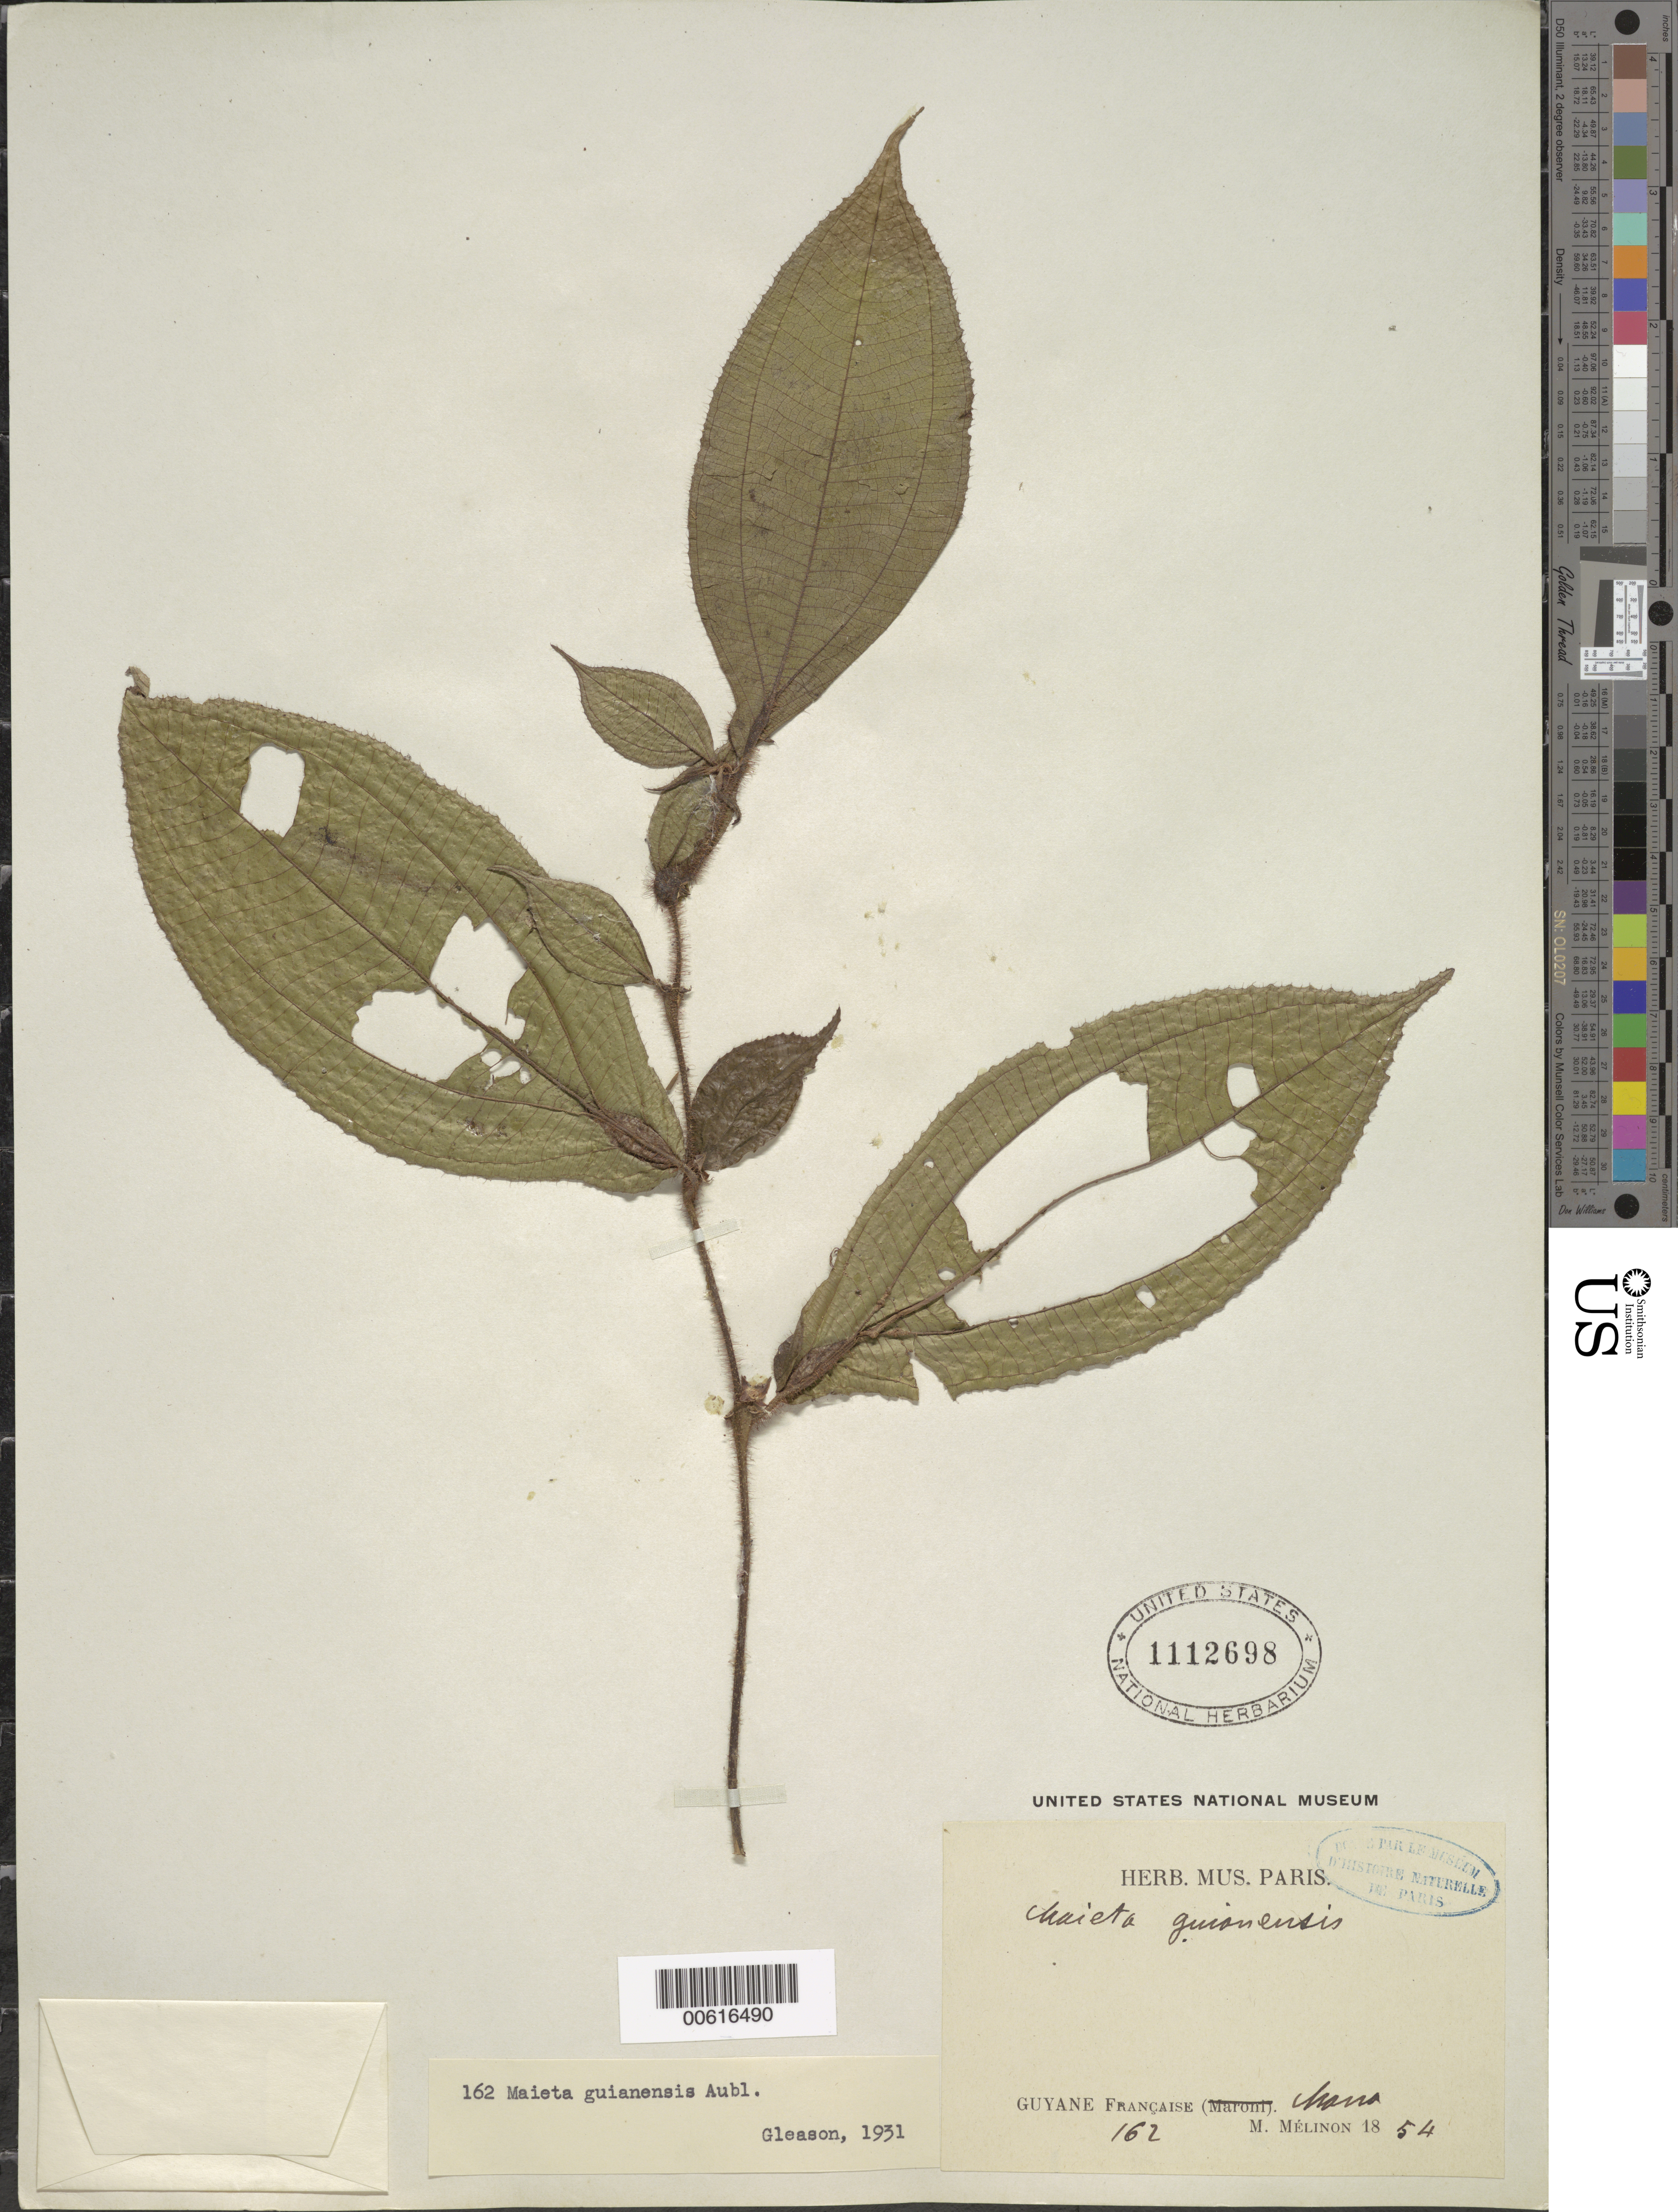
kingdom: Plantae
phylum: Tracheophyta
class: Magnoliopsida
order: Myrtales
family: Melastomataceae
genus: Maieta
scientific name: Maieta guianensis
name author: Aubl.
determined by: Gleason, H. A.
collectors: E. Mélinon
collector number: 162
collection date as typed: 1854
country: French Guiana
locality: Mana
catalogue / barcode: US 1112698